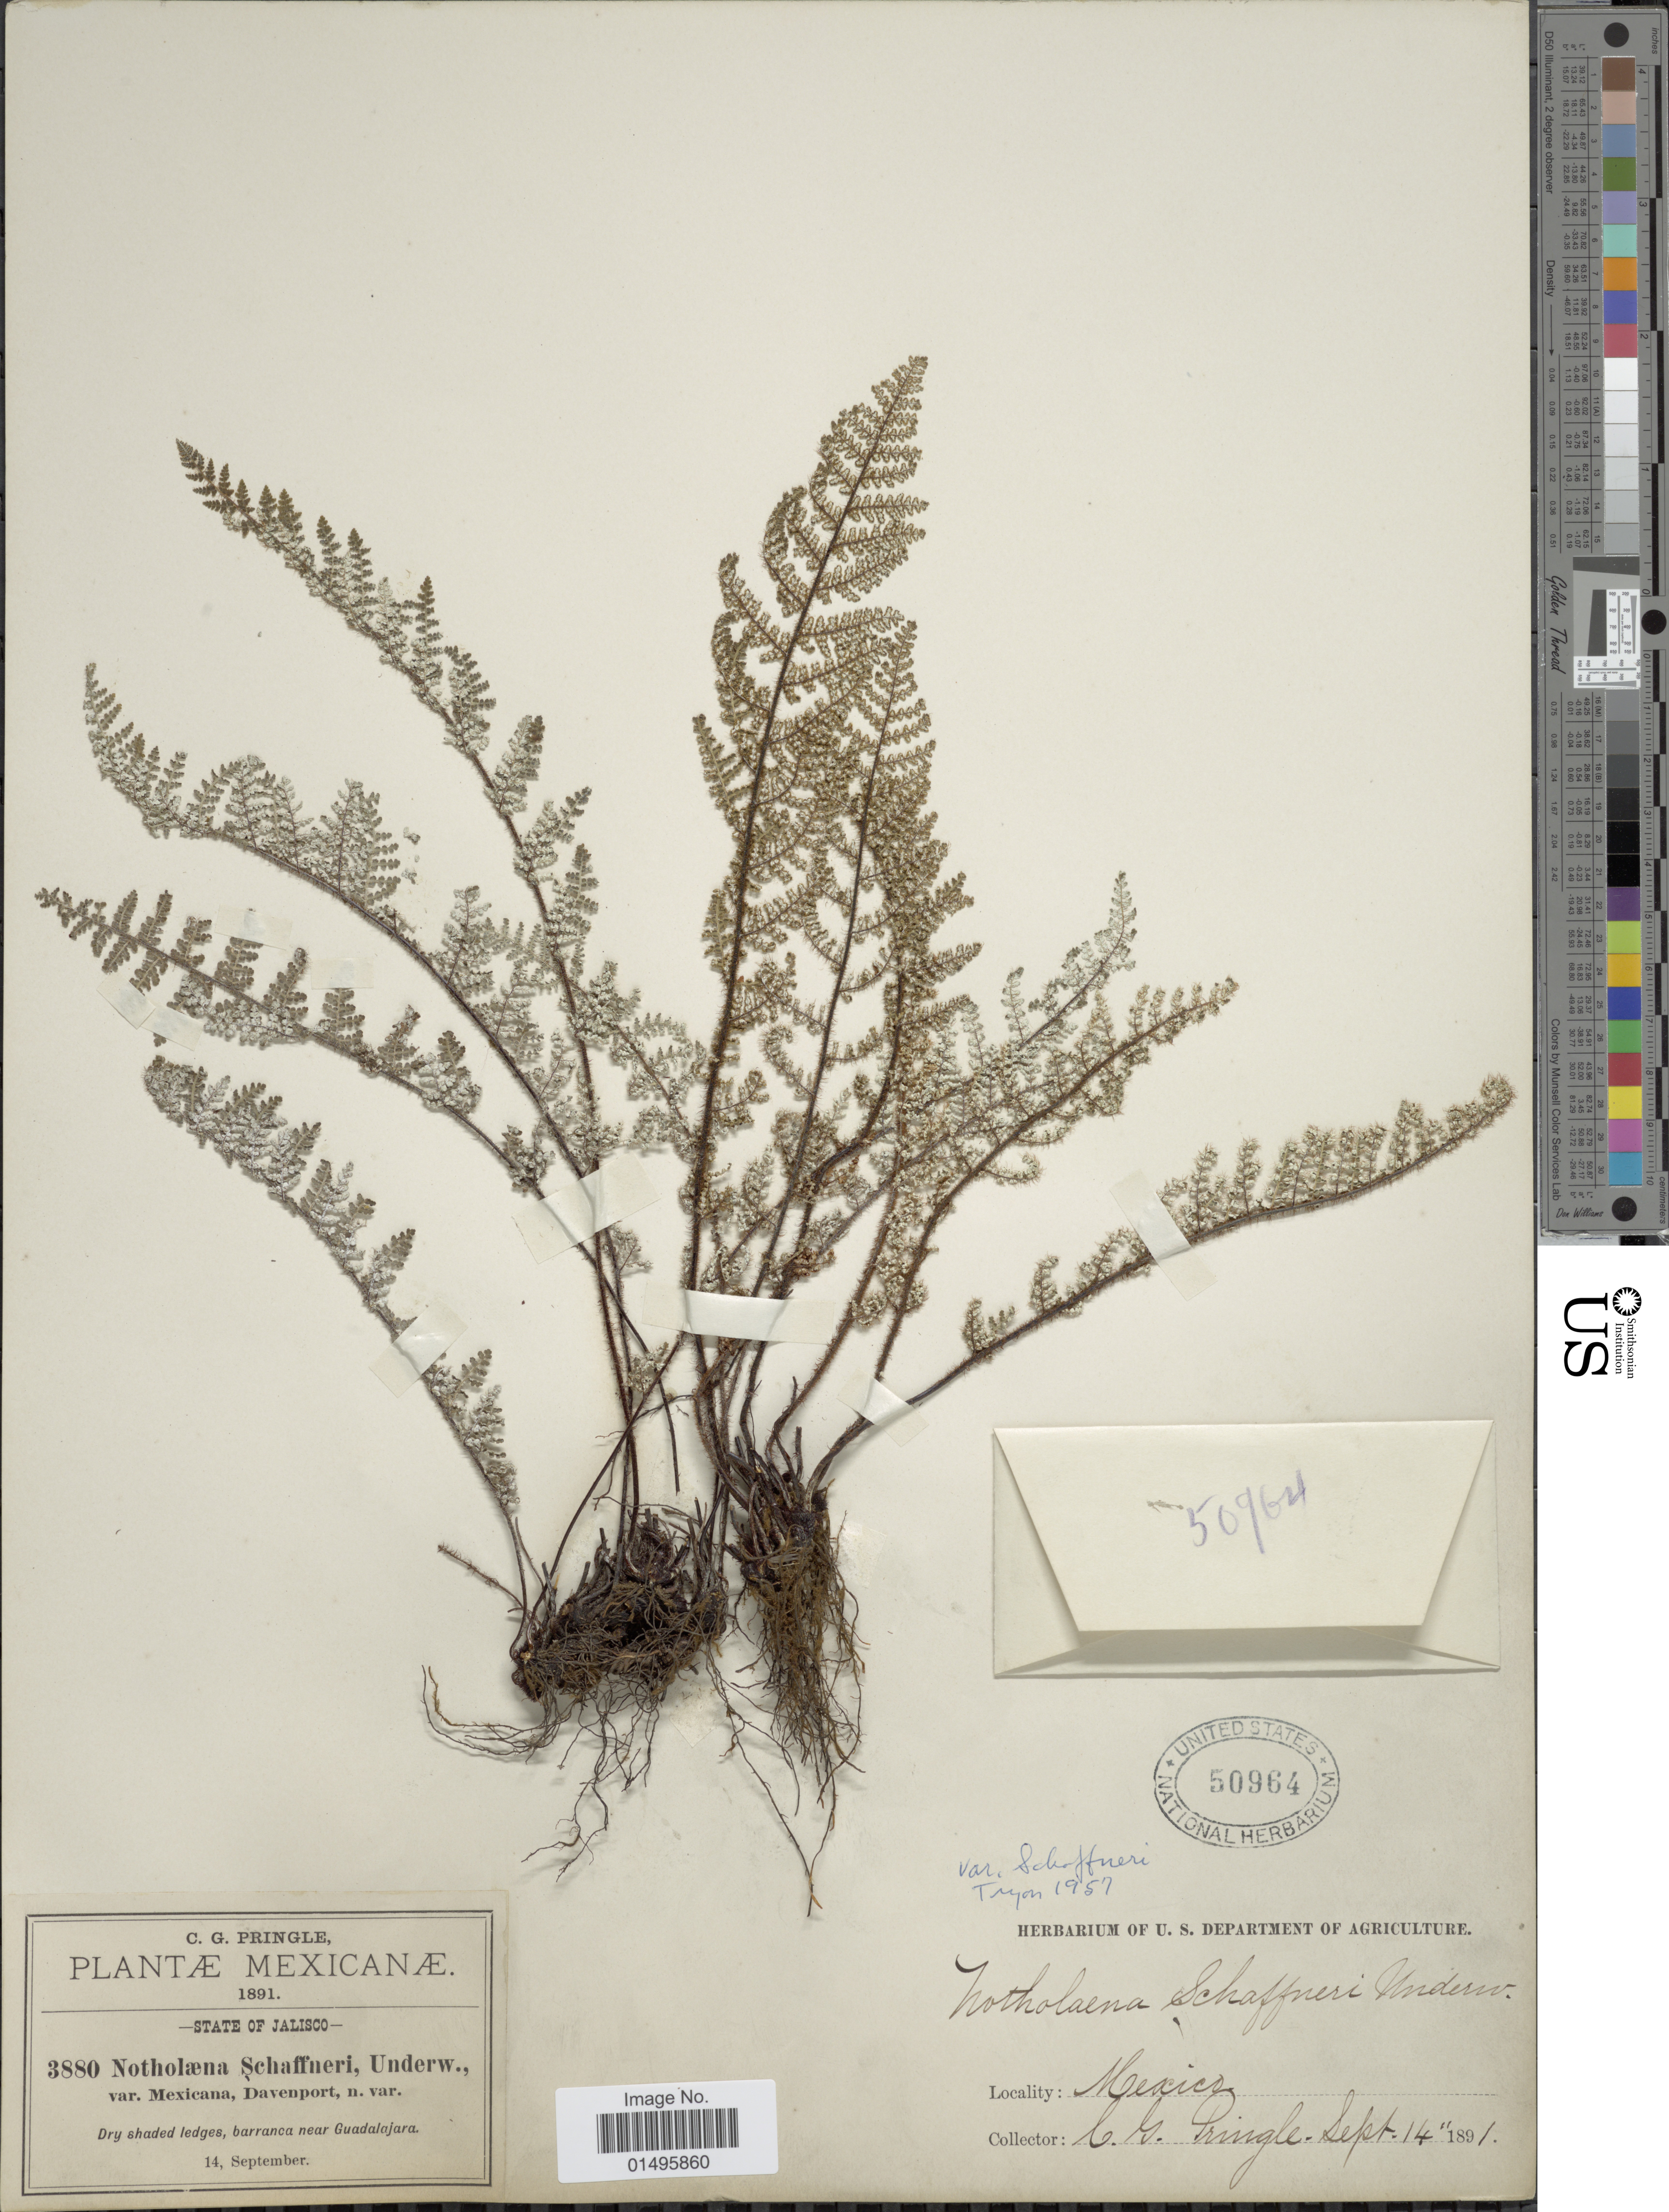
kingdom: Plantae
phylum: Tracheophyta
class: Polypodiopsida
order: Polypodiales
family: Pteridaceae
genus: Notholaena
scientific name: Notholaena schaffneri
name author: (E. Fourn.) Underw.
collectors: C. G. Pringle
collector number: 3880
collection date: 1891-09-14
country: Mexico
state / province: Jalisco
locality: Mexicanae, Dry shaded ledges, barranca near Guadalajara.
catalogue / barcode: US 50964